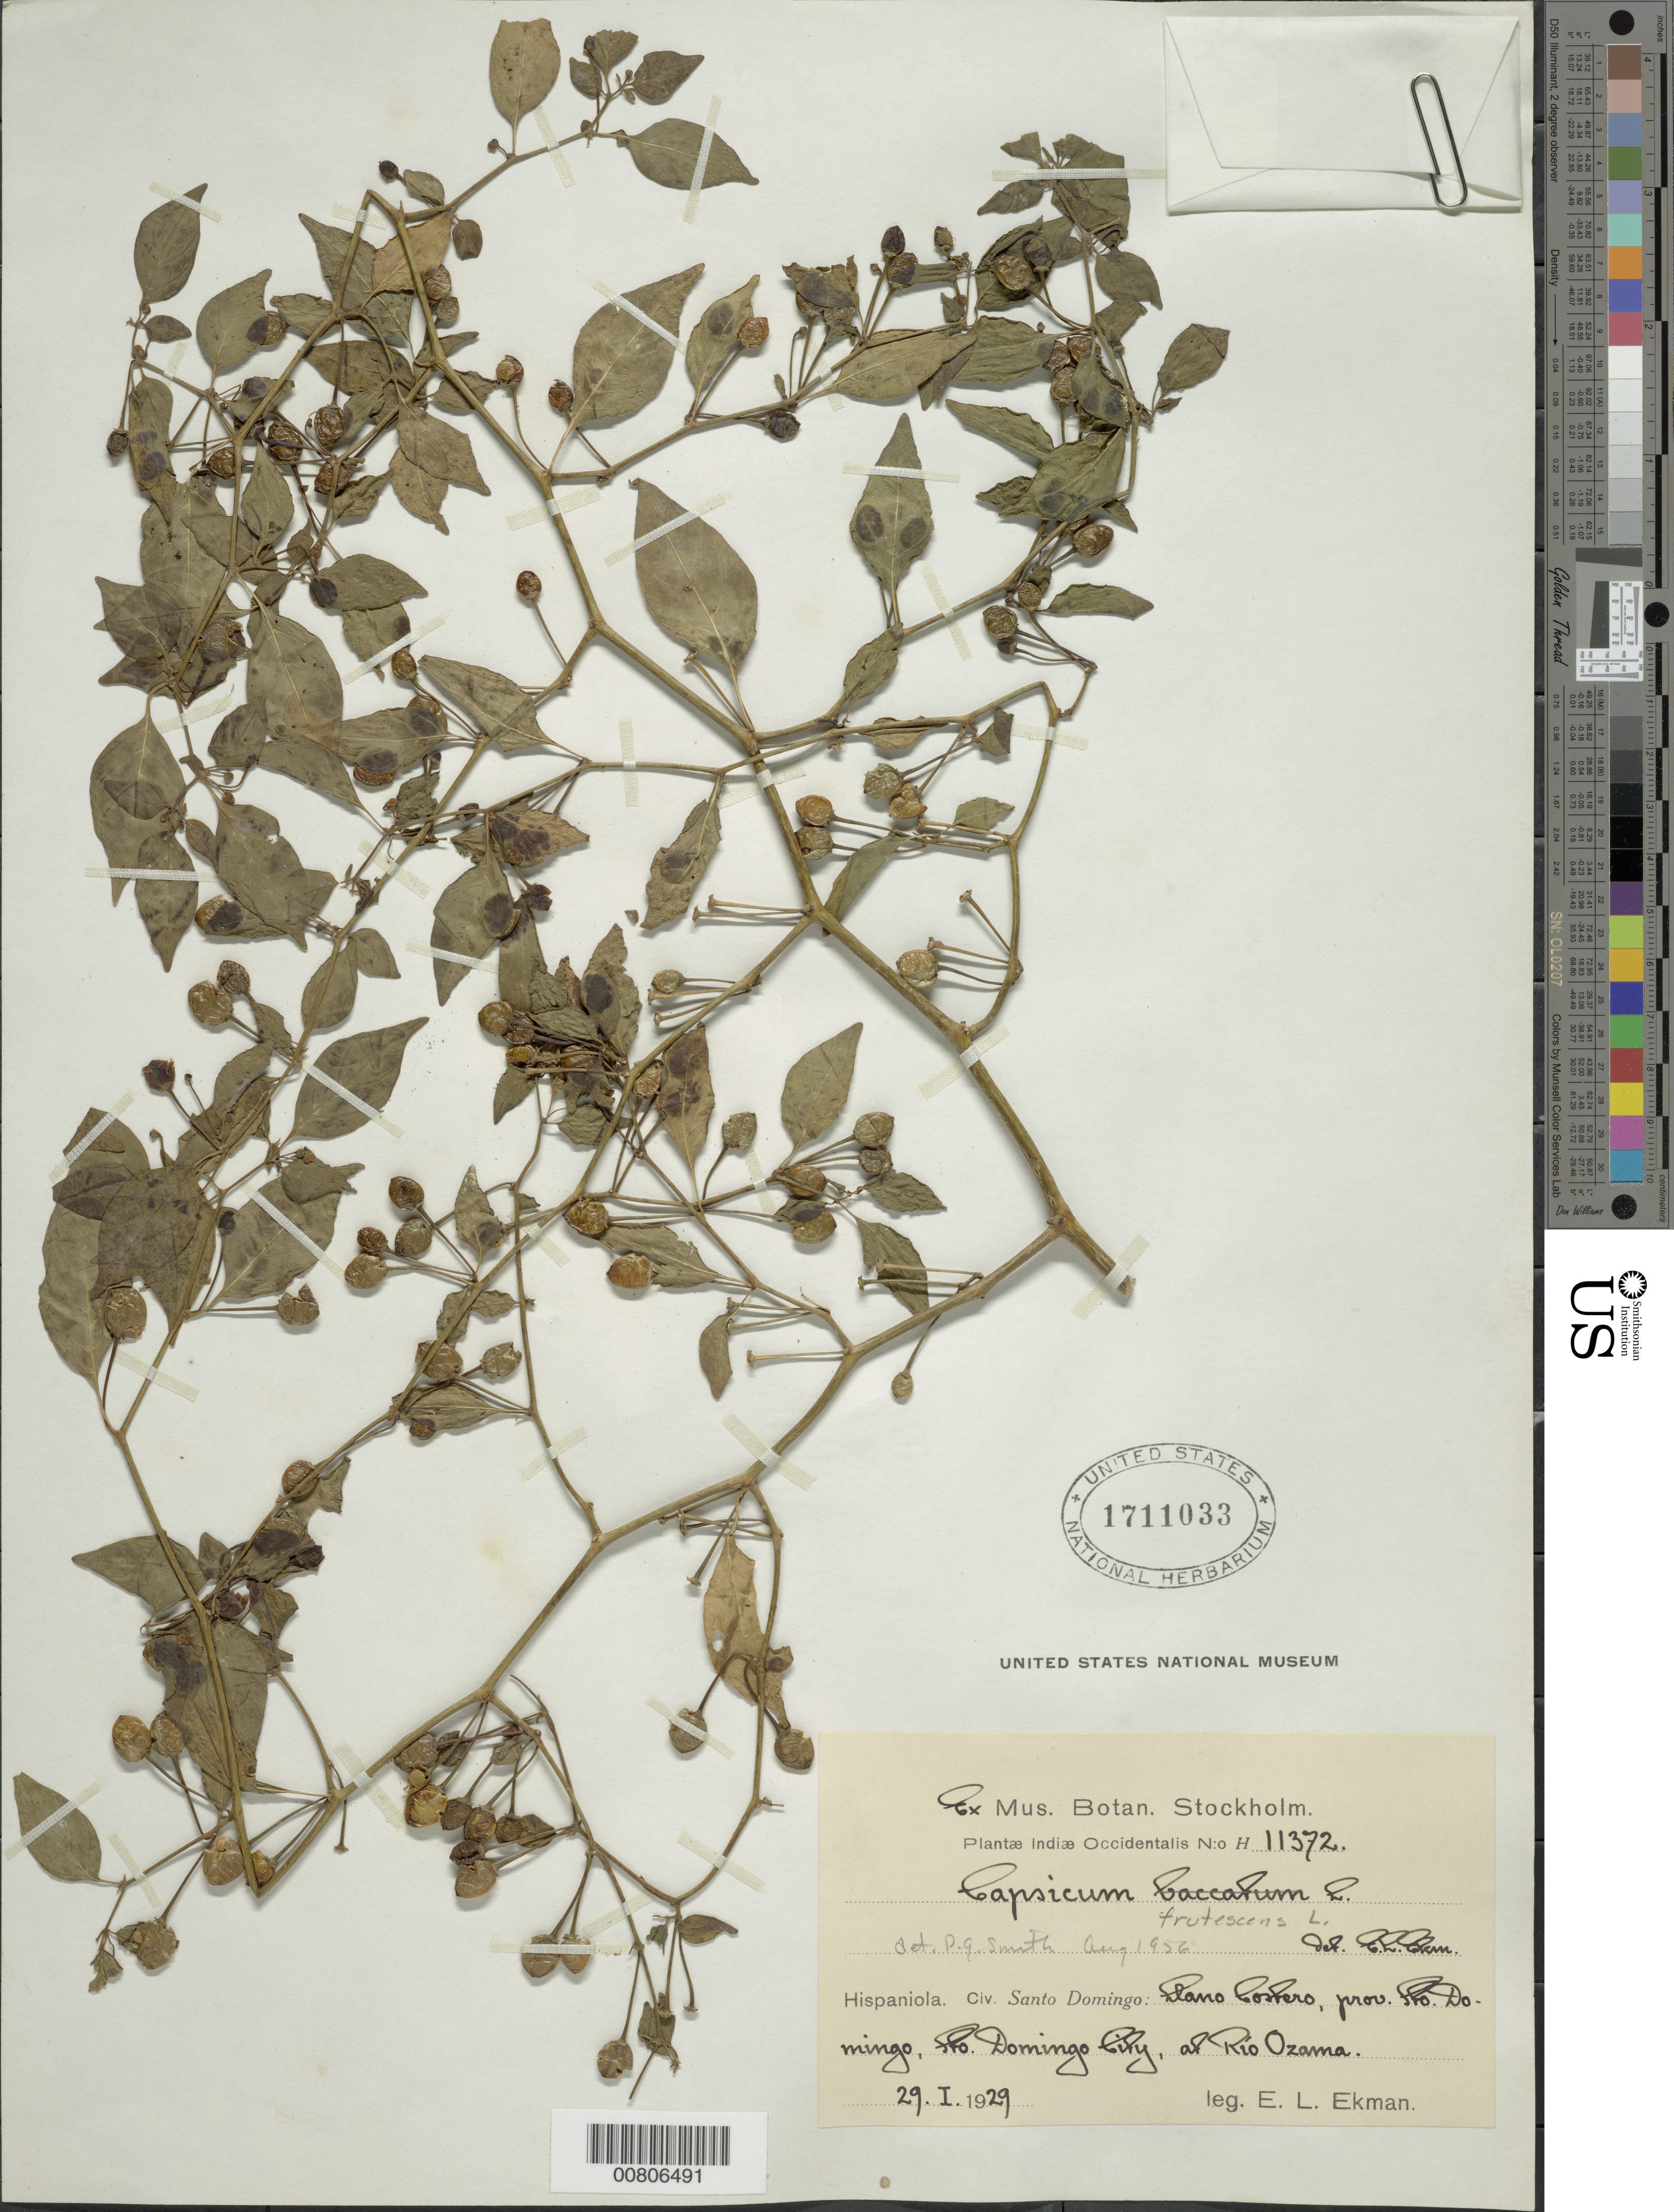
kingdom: Plantae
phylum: Tracheophyta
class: Magnoliopsida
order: Solanales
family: Solanaceae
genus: Capsicum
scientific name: Capsicum frutescens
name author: L.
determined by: Smith, P. G.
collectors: E. L. Ekman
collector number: H 11372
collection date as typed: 29 Jan 1929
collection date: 1929-01-29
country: Dominican Republic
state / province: Distrito Nacional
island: Hispaniola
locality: Llano Costero, Santo Domingo City, at Río Ozama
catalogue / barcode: US 1711033